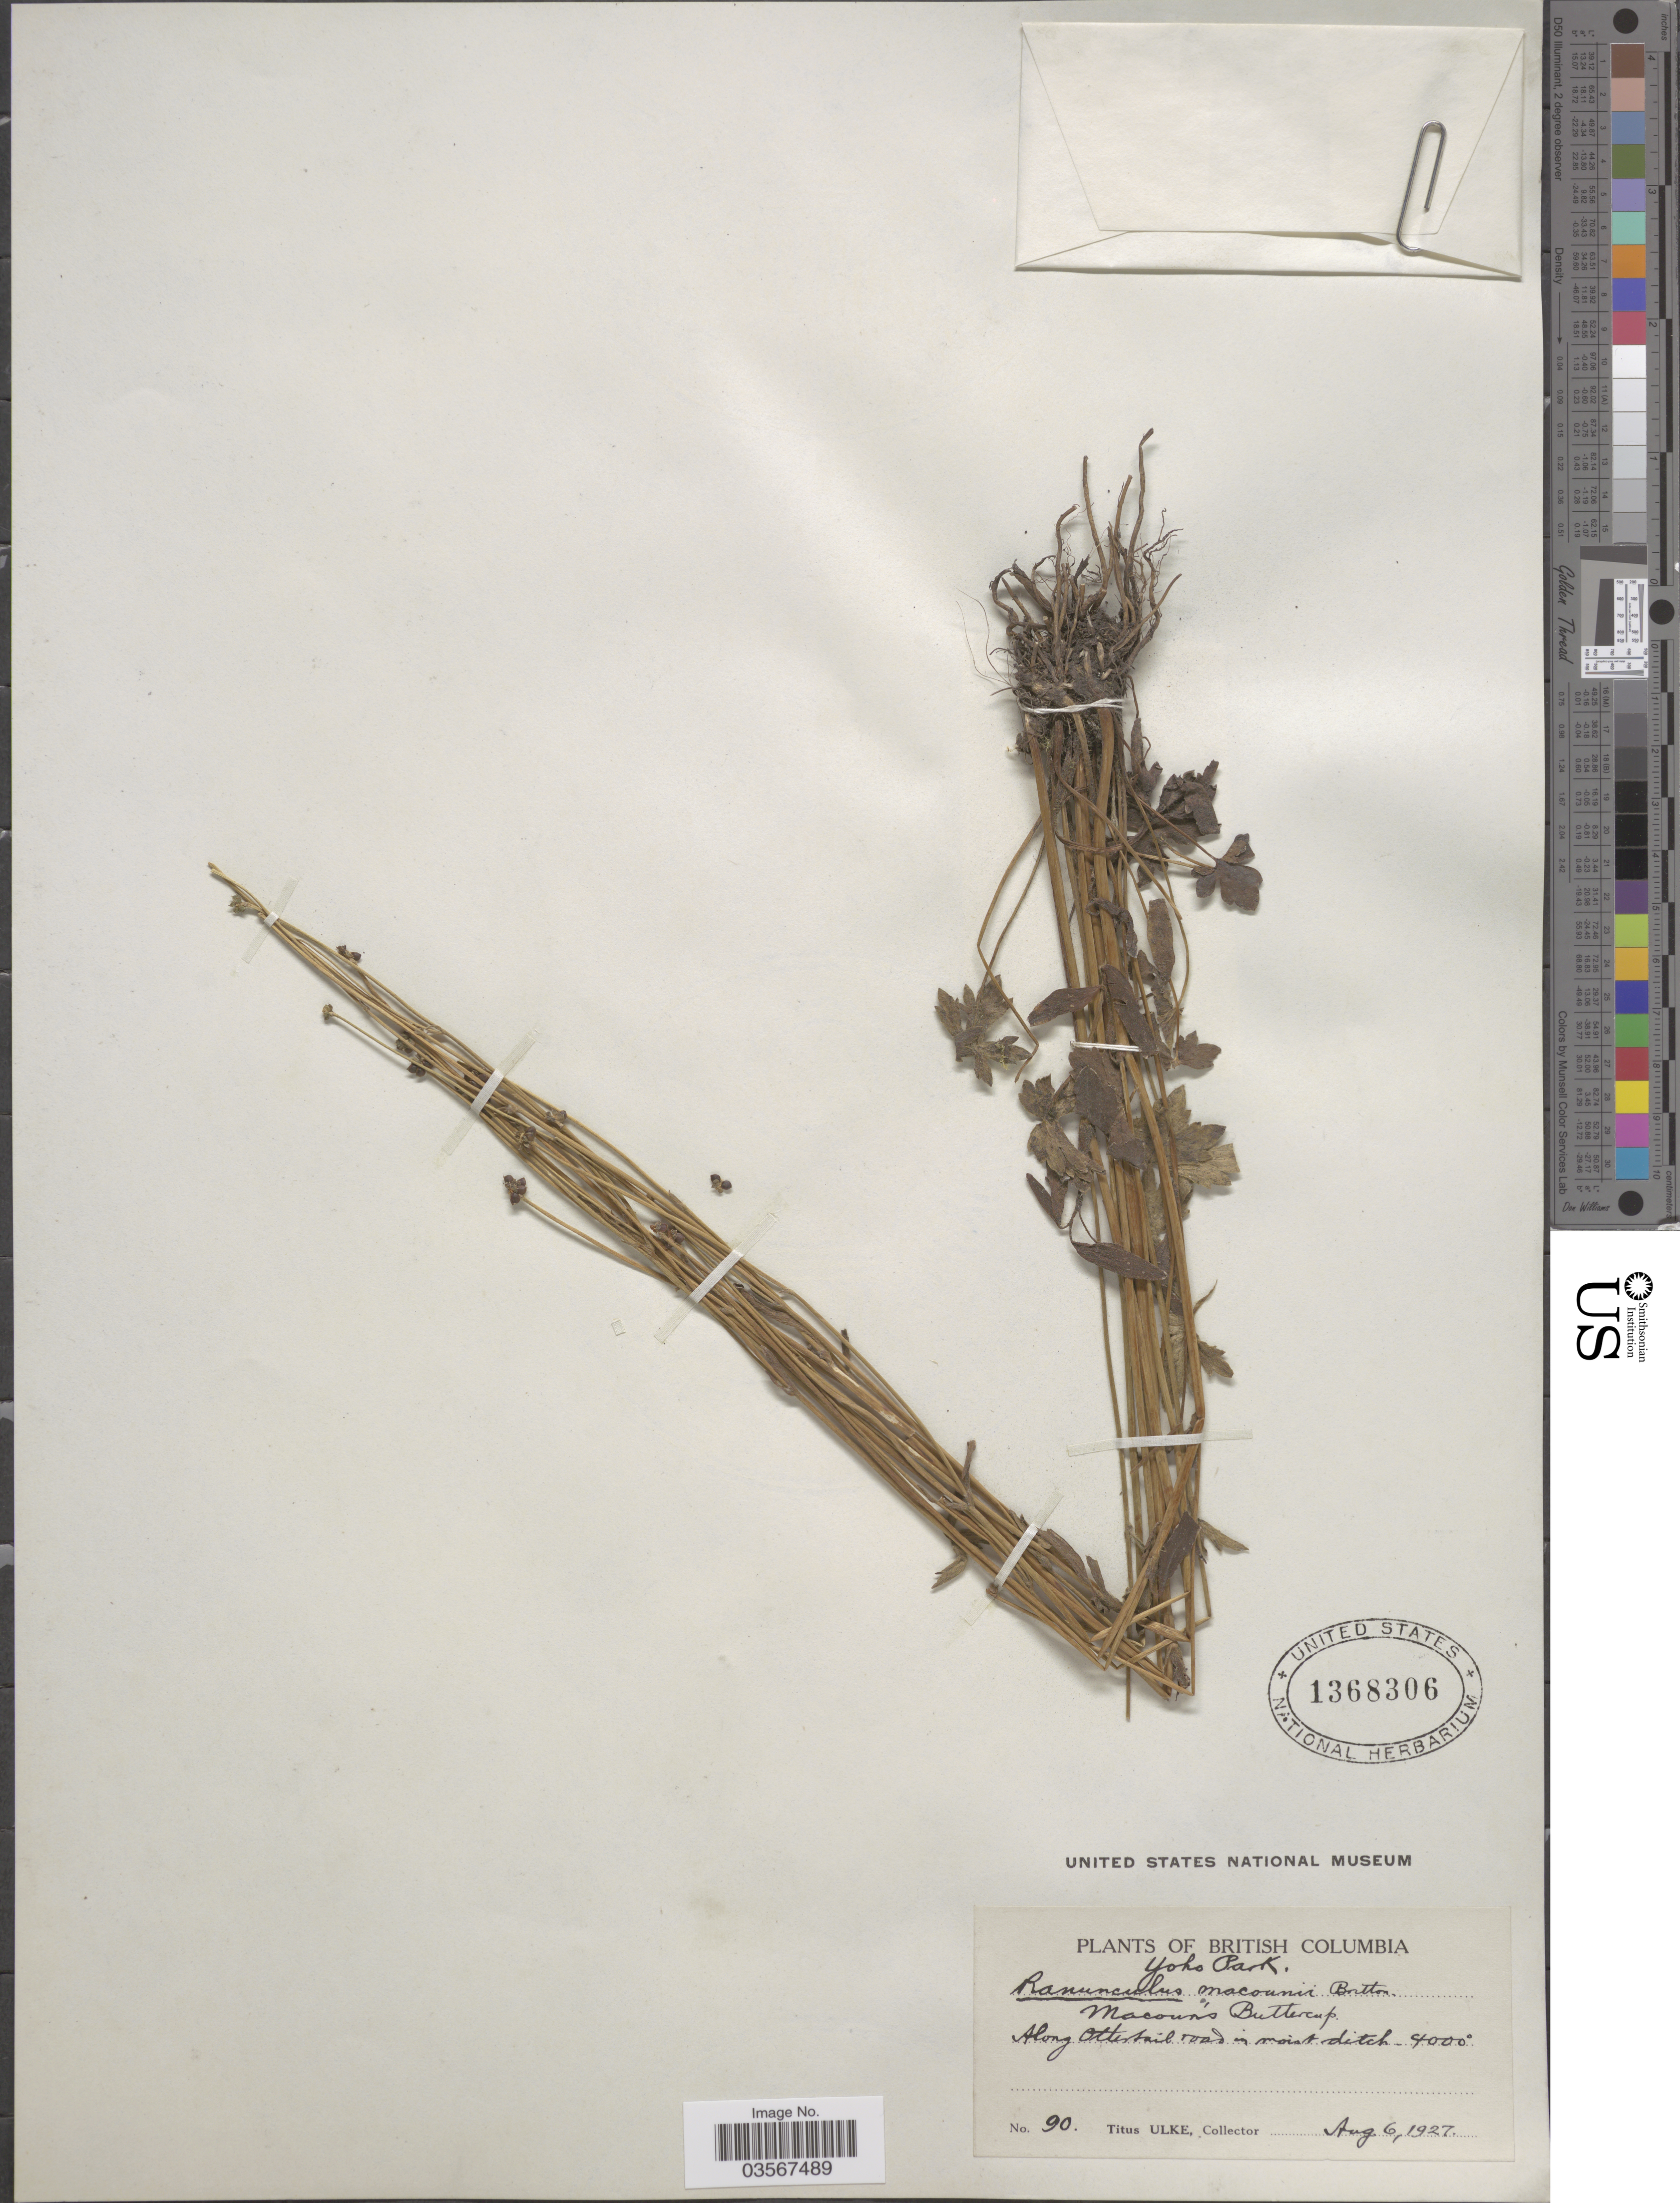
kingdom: Plantae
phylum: Tracheophyta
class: Magnoliopsida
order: Ranunculales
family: Ranunculaceae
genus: Ranunculus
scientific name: Ranunculus macounii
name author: Britton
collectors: T. Ulke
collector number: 90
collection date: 1927-08-06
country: Canada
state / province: British Columbia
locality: Yoho Park. Macoun's Buttercup. Along Ottertail road in moist ditch.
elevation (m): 1219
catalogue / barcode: US 1368306